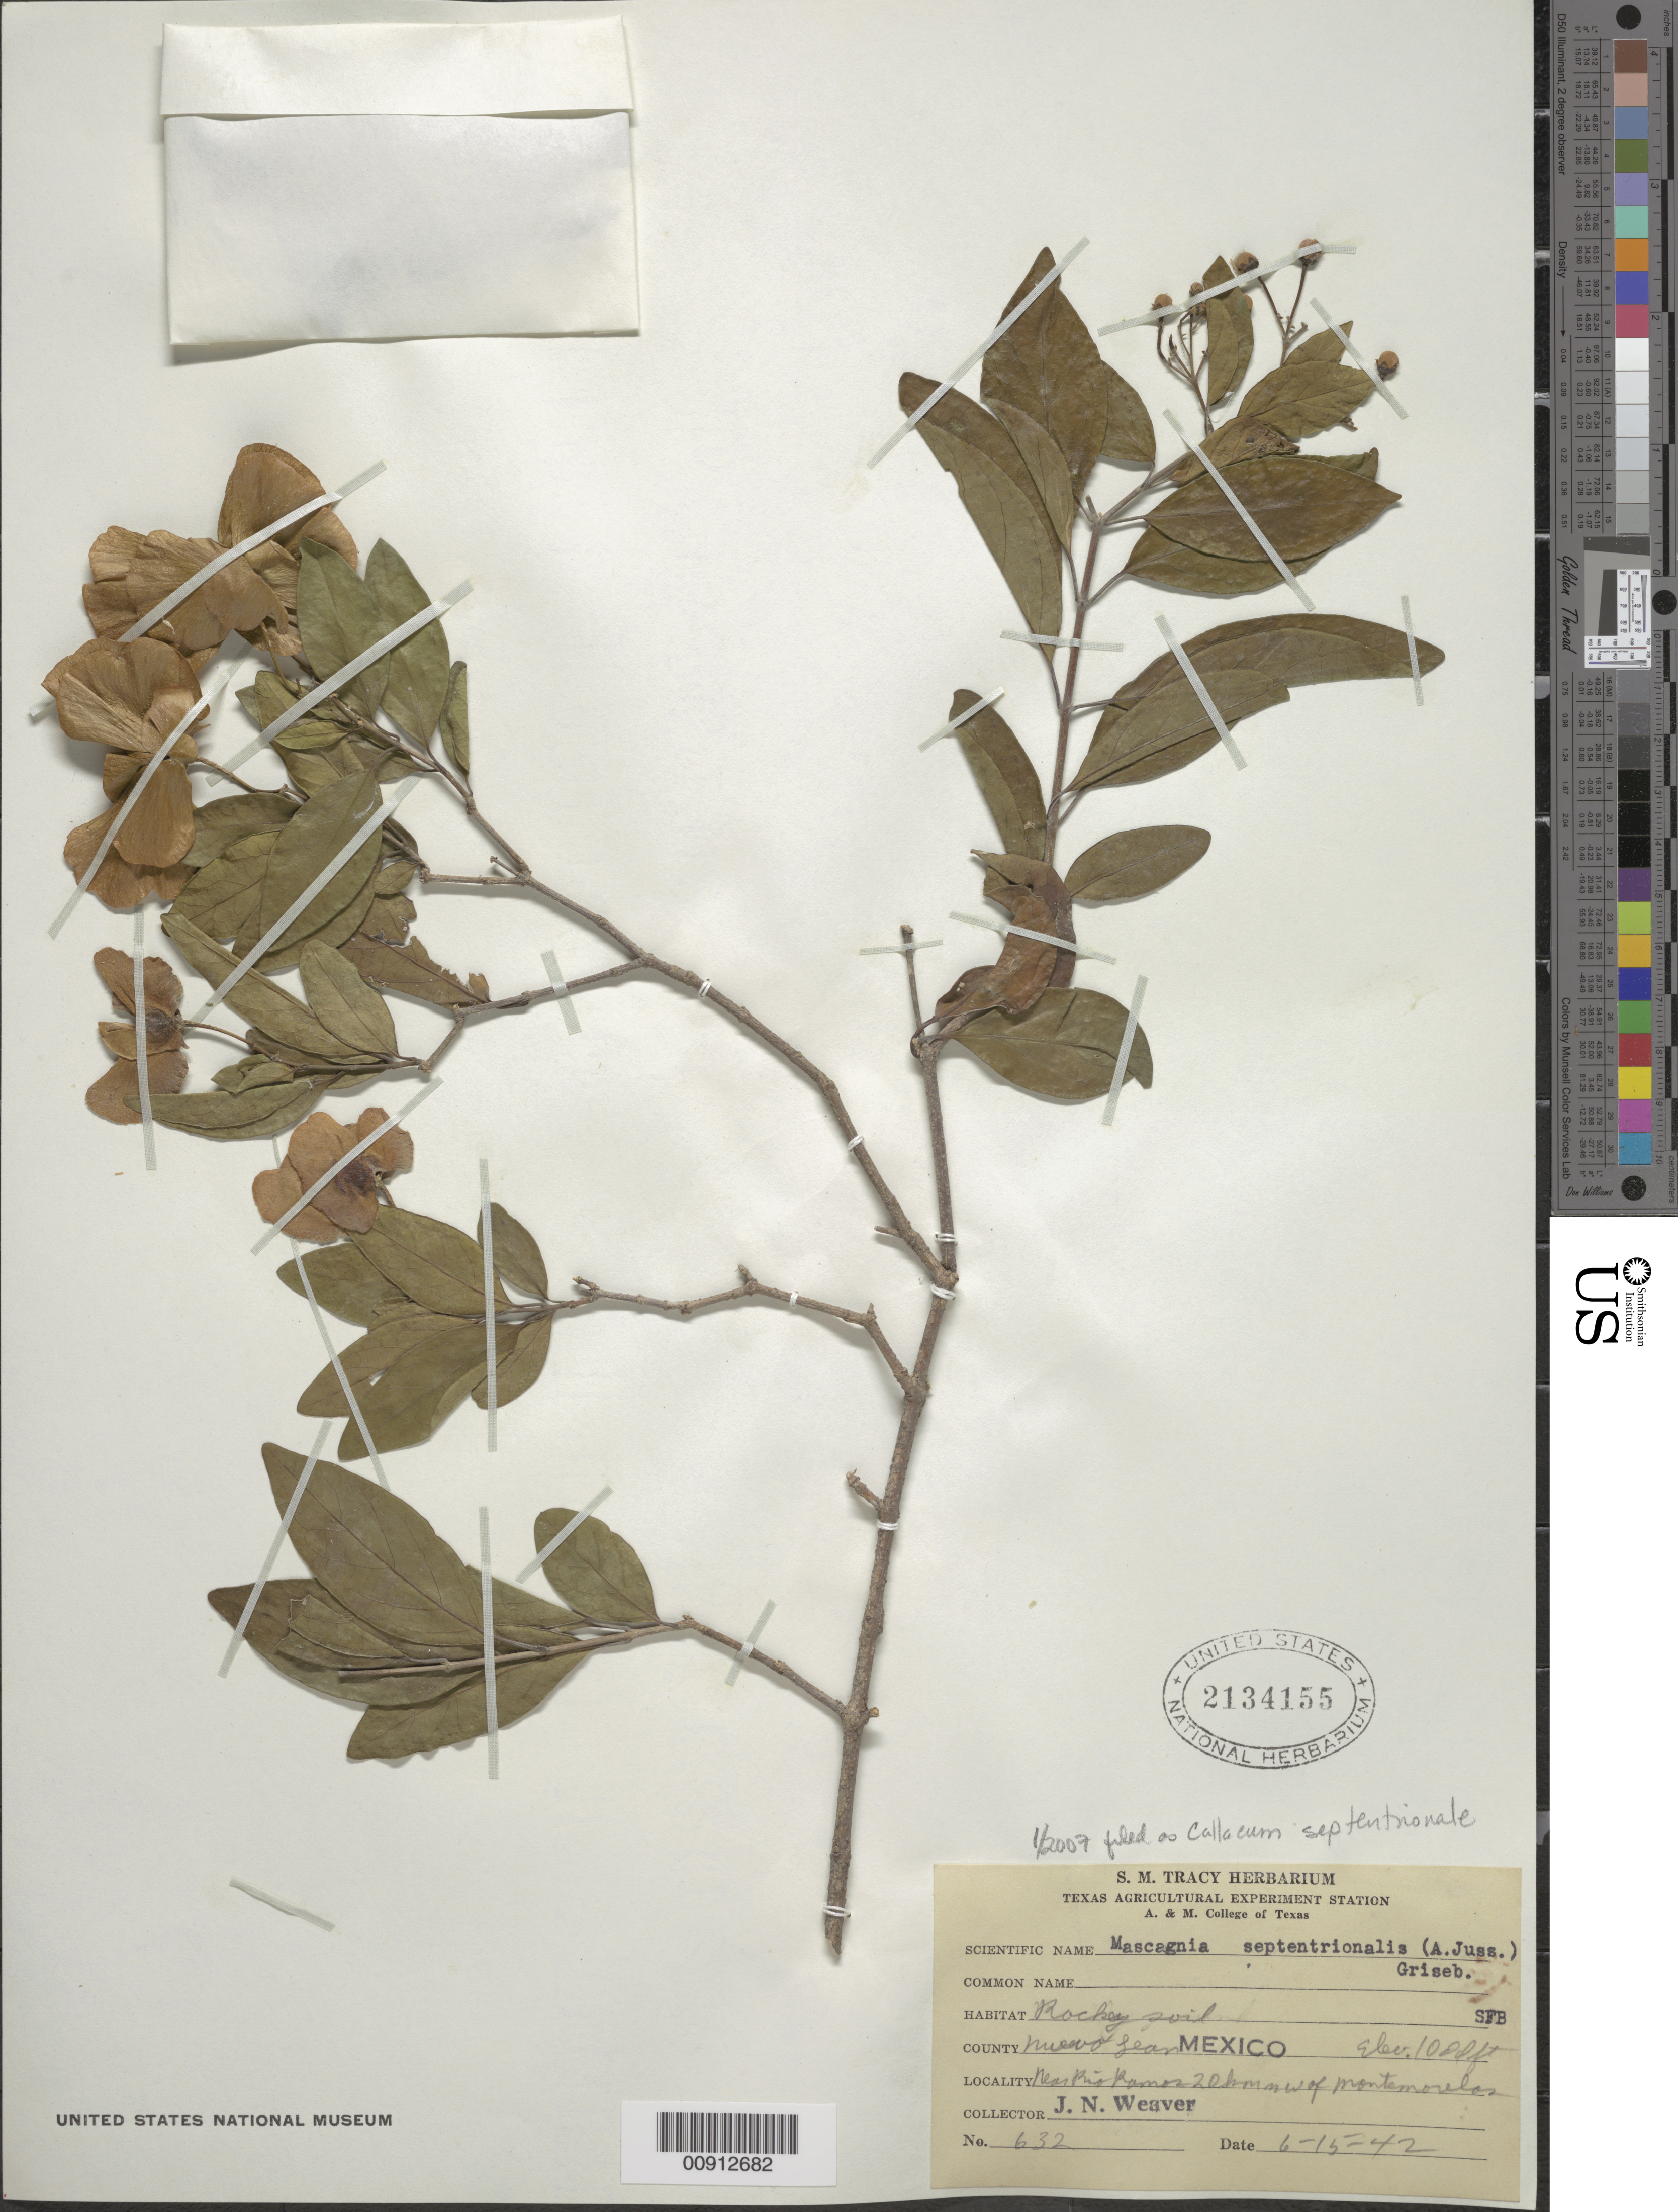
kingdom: Plantae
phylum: Tracheophyta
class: Magnoliopsida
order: Malpighiales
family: Malpighiaceae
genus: Callaeum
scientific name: Callaeum septentrionale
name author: (A. Juss.) D.M. Johnson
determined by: Strong, Mark T., (BOT), Smithsonian Institution - National Museum of Natural History (UNITED STATES)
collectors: J. N. Weaver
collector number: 632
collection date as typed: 15 Jun 1942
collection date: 1942-06-15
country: Mexico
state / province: Nuevo León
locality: Near Río Ramos 20 km NW of Montemorelos, Nuevo León.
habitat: Rocky soil.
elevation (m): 305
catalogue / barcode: US 2134155